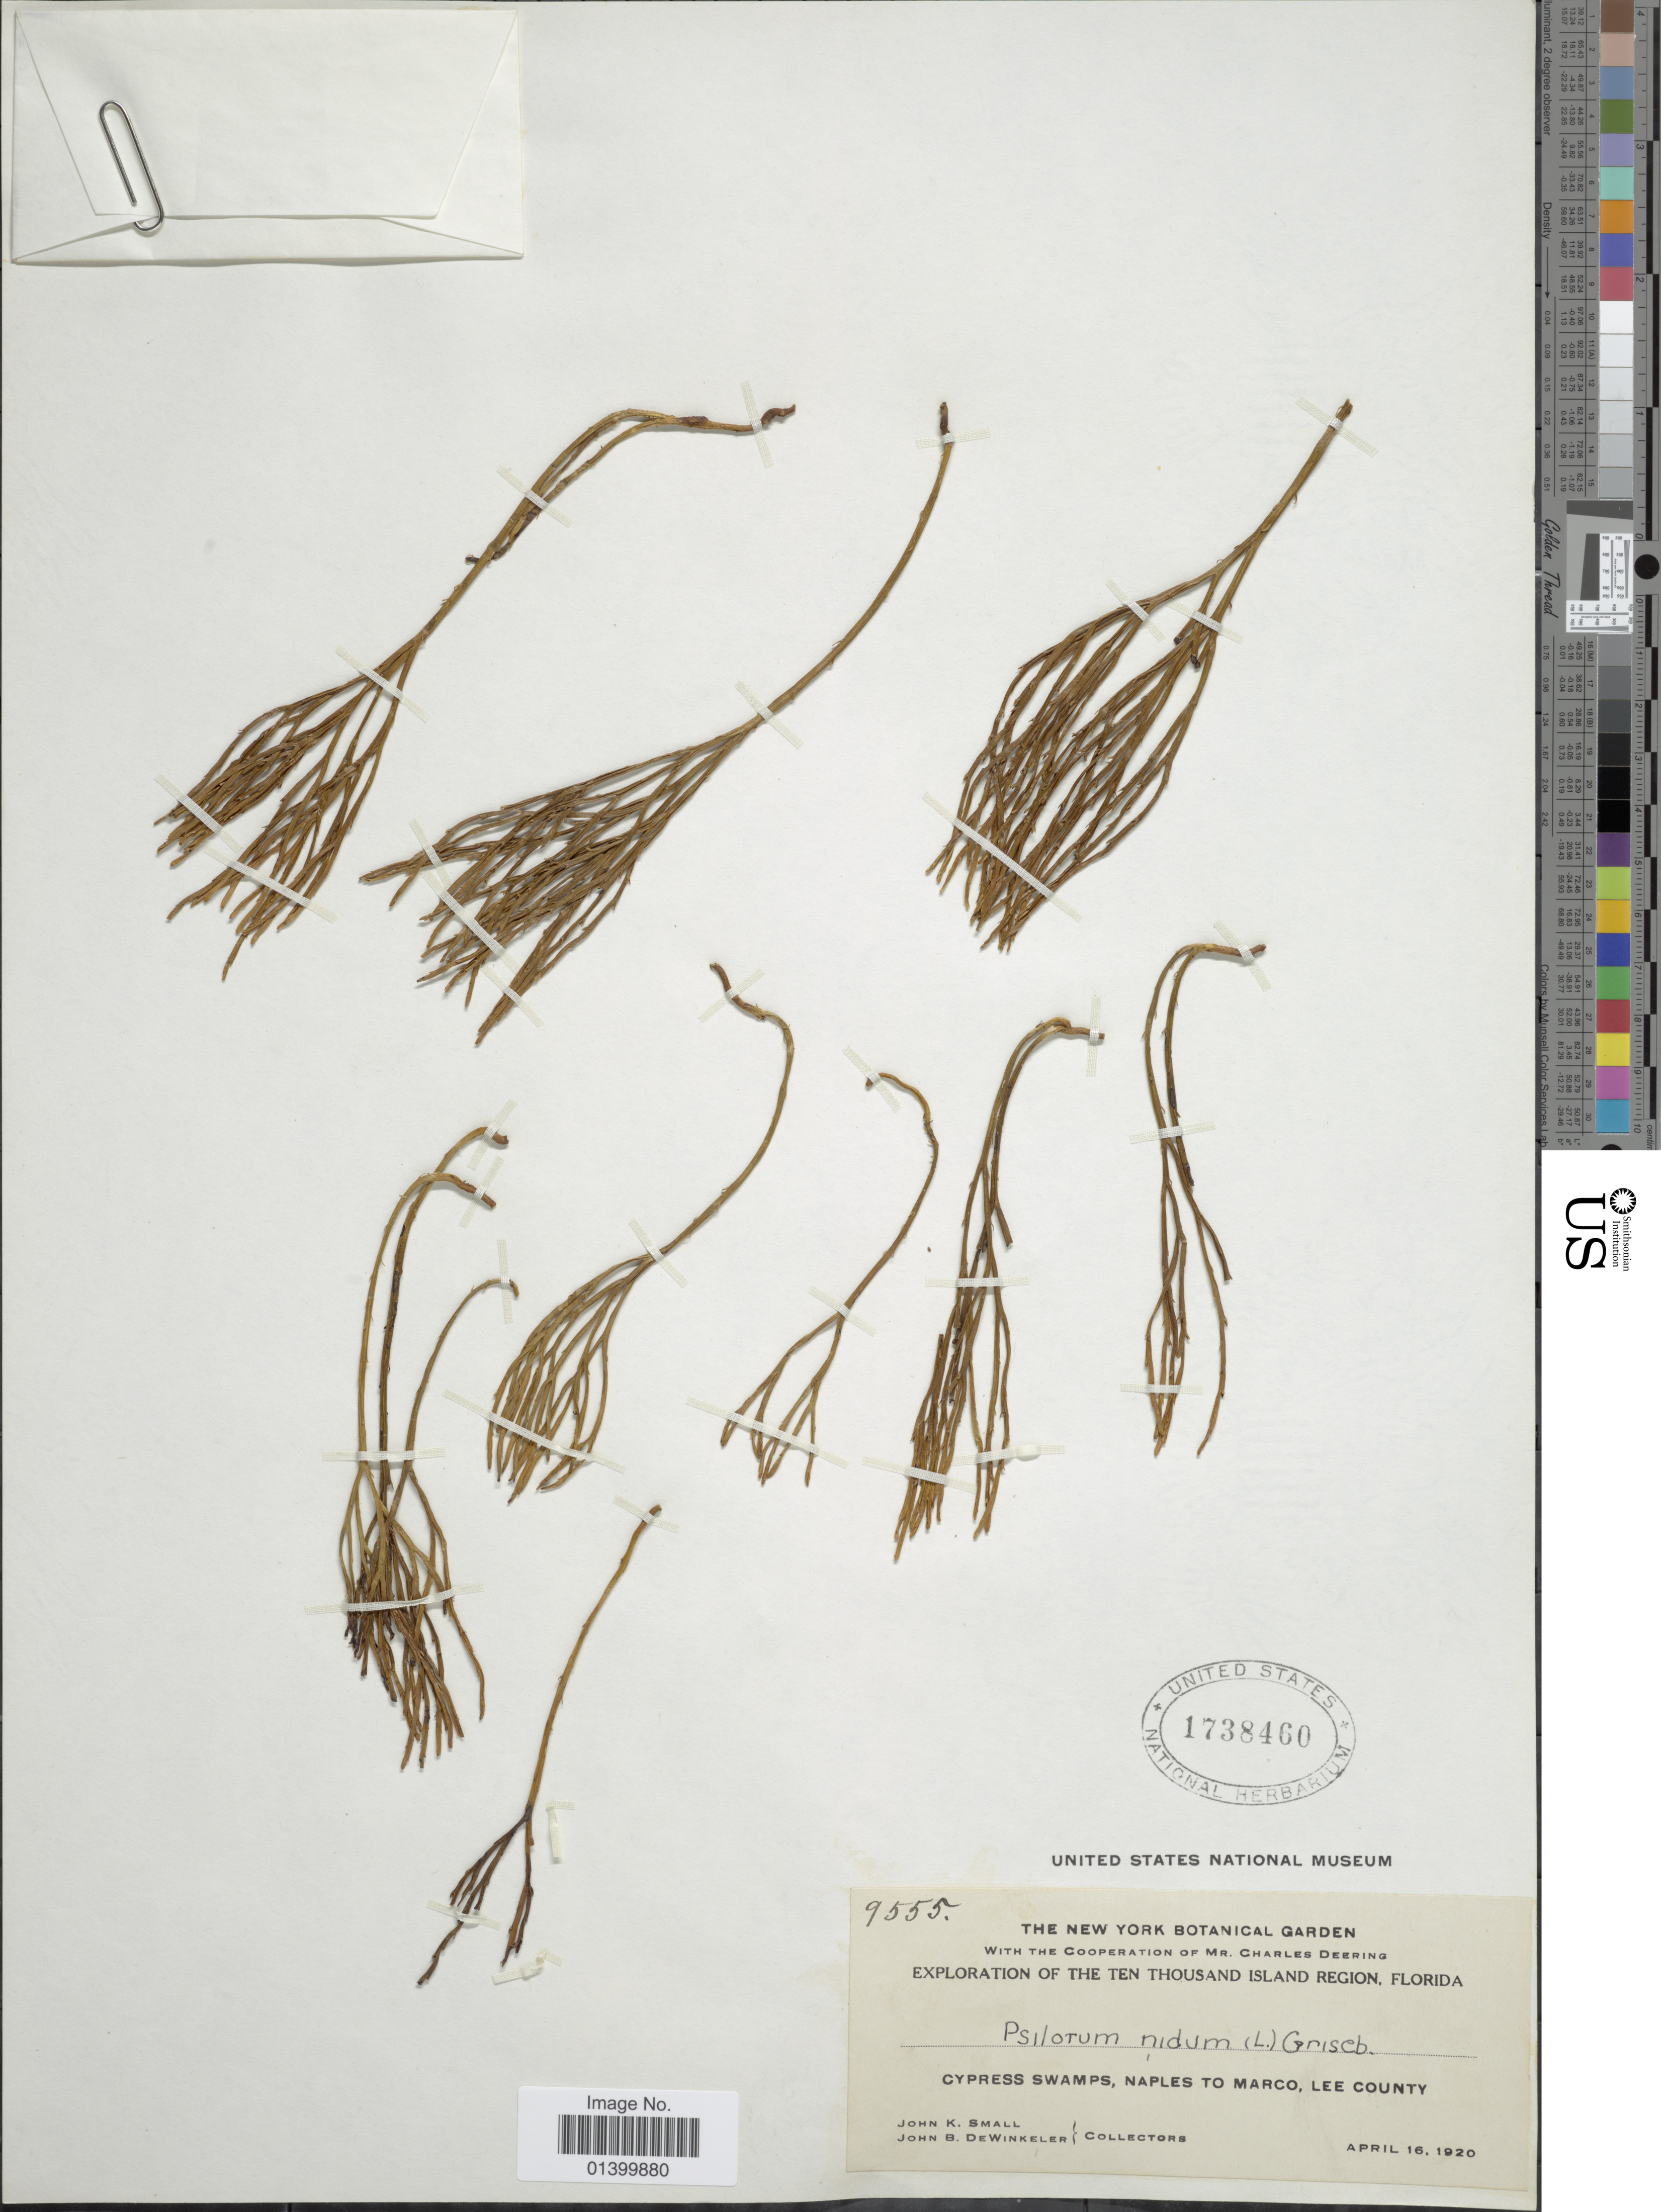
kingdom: Plantae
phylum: Tracheophyta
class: Polypodiopsida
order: Psilotales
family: Psilotaceae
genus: Psilotum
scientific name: Psilotum nudum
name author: (L.) P. Beauv.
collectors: J. K. Small & J. B. Dewinkeler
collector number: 9555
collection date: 1920-04-16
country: United States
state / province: Florida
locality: Ten Thousand Island Region. Cypress Swamps, Naples to Marco, Lee County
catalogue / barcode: US 1738460